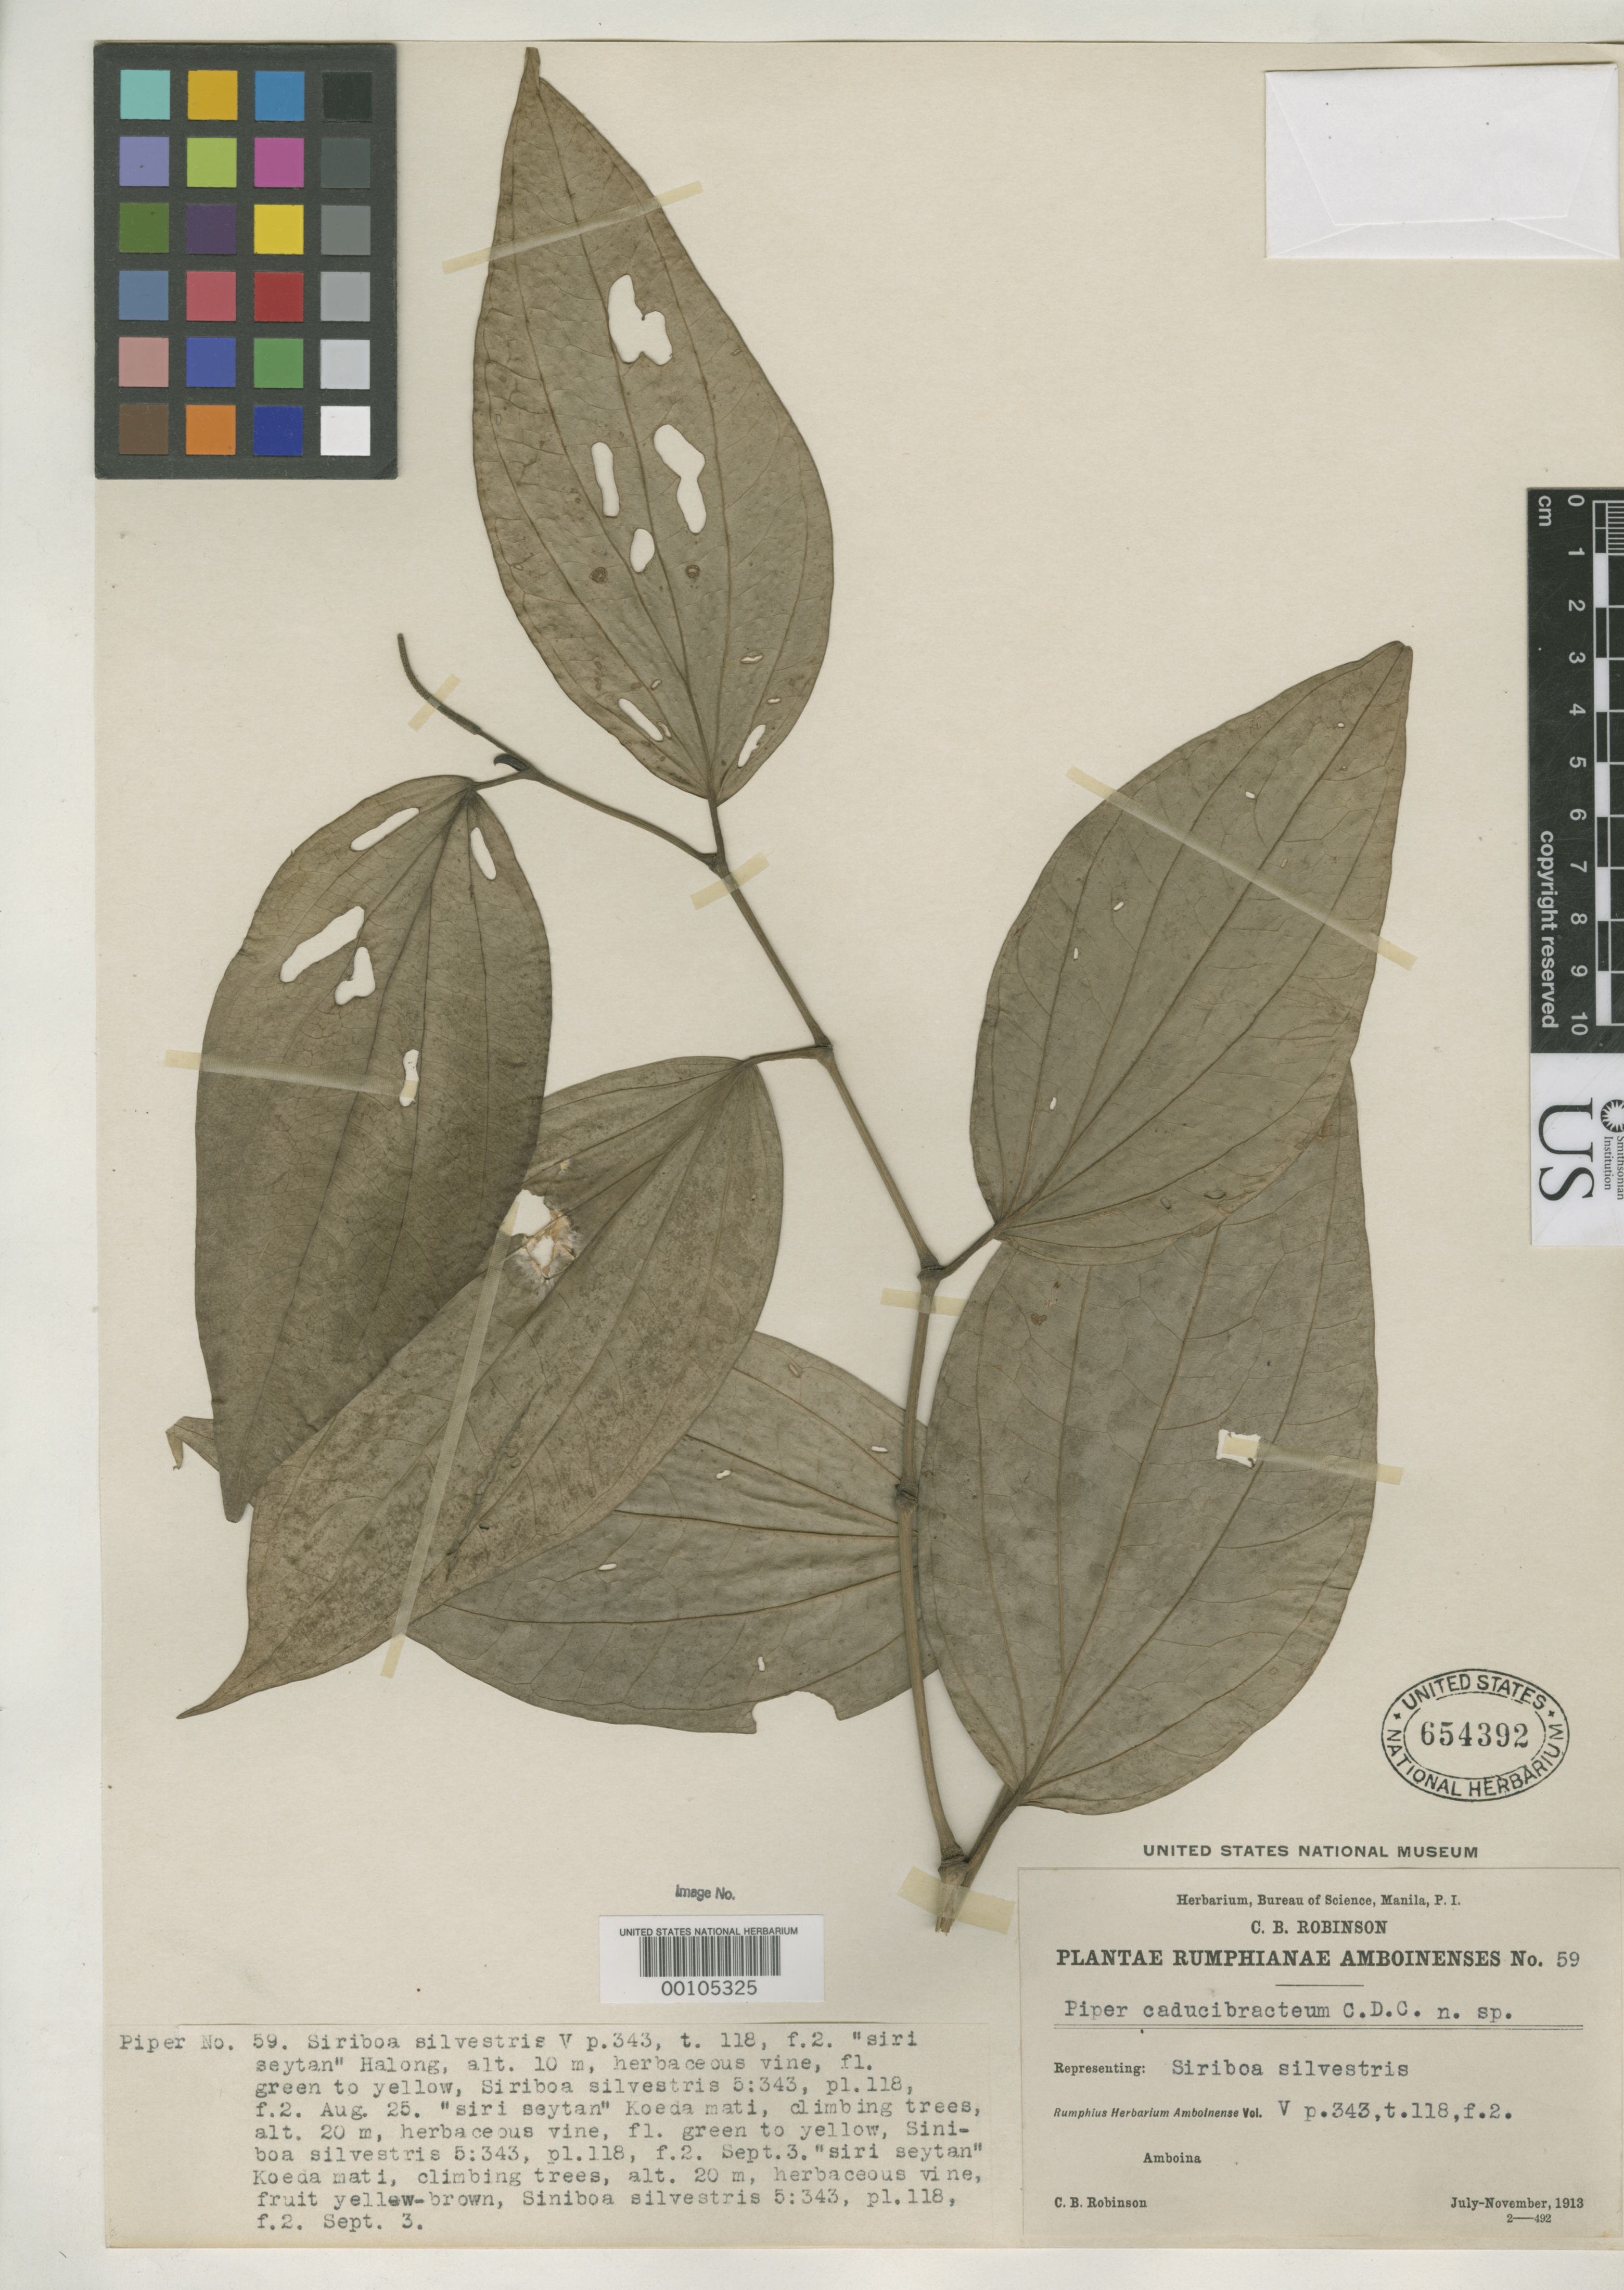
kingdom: Plantae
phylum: Tracheophyta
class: Magnoliopsida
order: Piperales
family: Piperaceae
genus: Piper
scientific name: Piper caducibracteum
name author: C. DC. in Merr.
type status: Type Collection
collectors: C. Robinson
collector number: Pl. Rumph. Herb. 59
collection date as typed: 03 Sep 1913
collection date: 1913-09-03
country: Indonesia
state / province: Maluku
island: Amboina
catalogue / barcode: US 654392